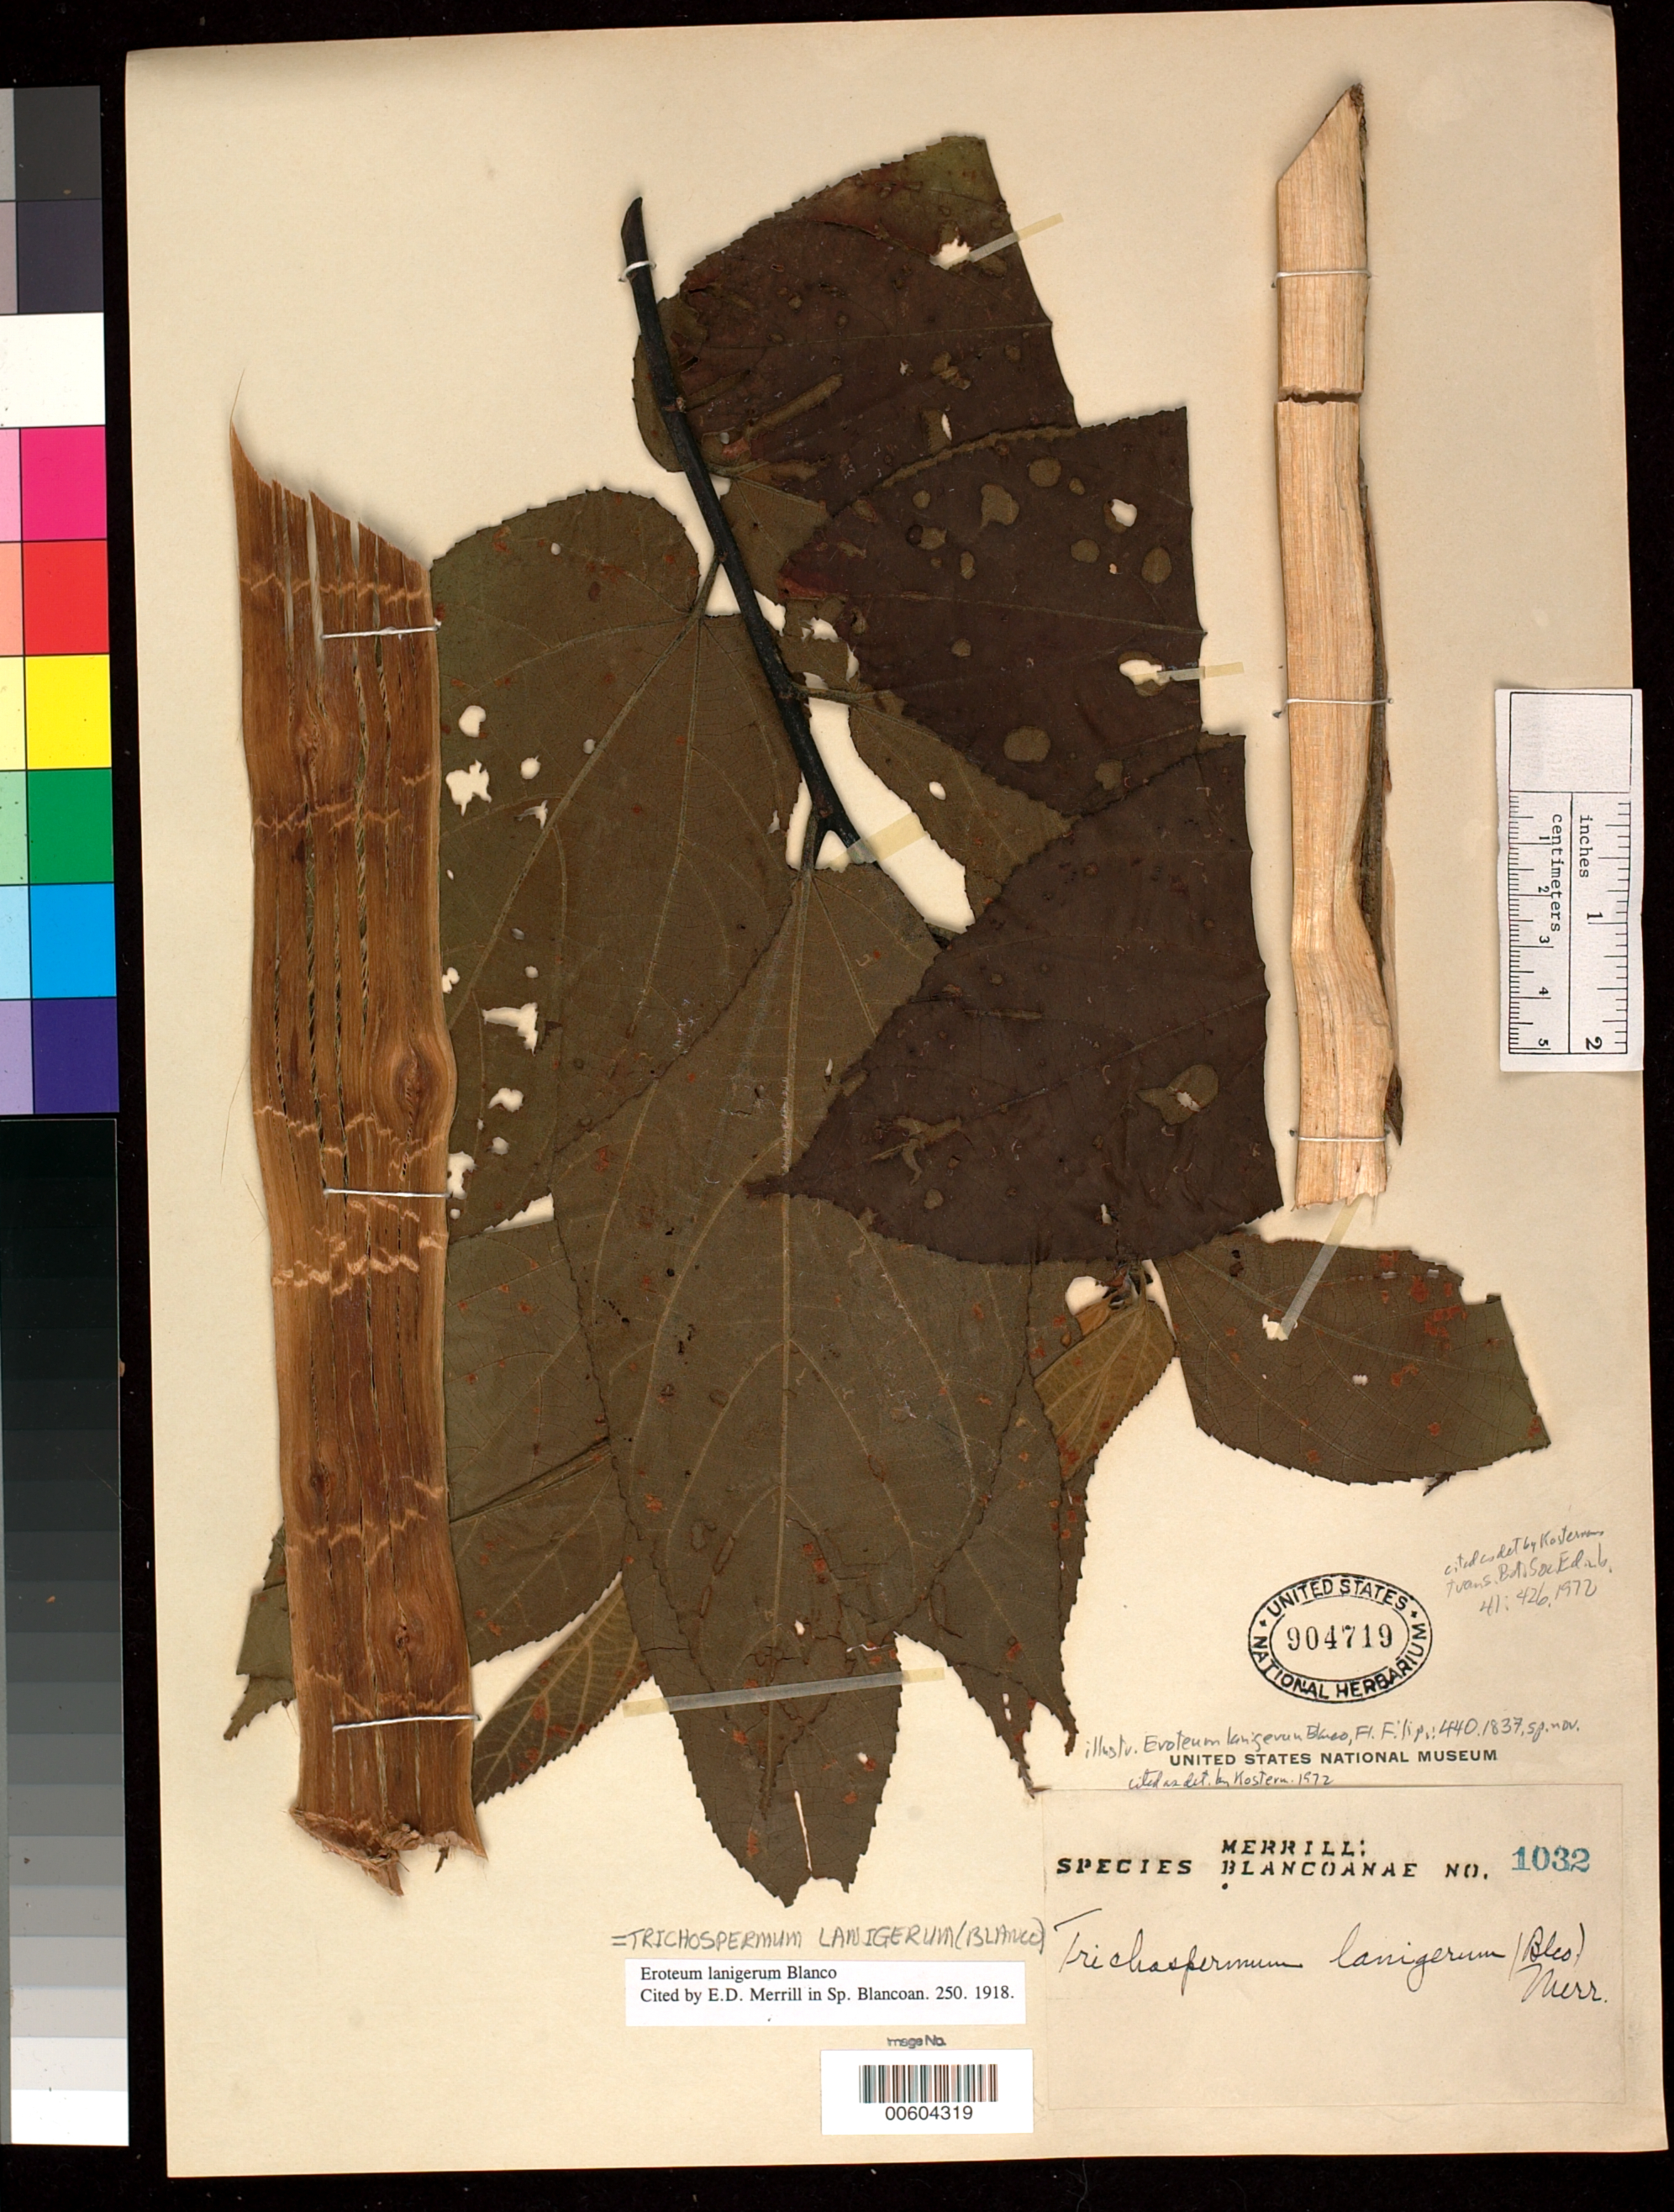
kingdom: Plantae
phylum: Tracheophyta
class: Magnoliopsida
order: Ericales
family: Pentaphylacaceae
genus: Eroteum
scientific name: Eroteum lanigerum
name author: Blanco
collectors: E. D. Merrill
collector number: Sp. Blancoan. 1032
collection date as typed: Oct 1916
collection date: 1916-10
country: Philippines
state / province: National Capital Region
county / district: Manila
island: Luzon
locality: Manila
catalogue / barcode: US 904719